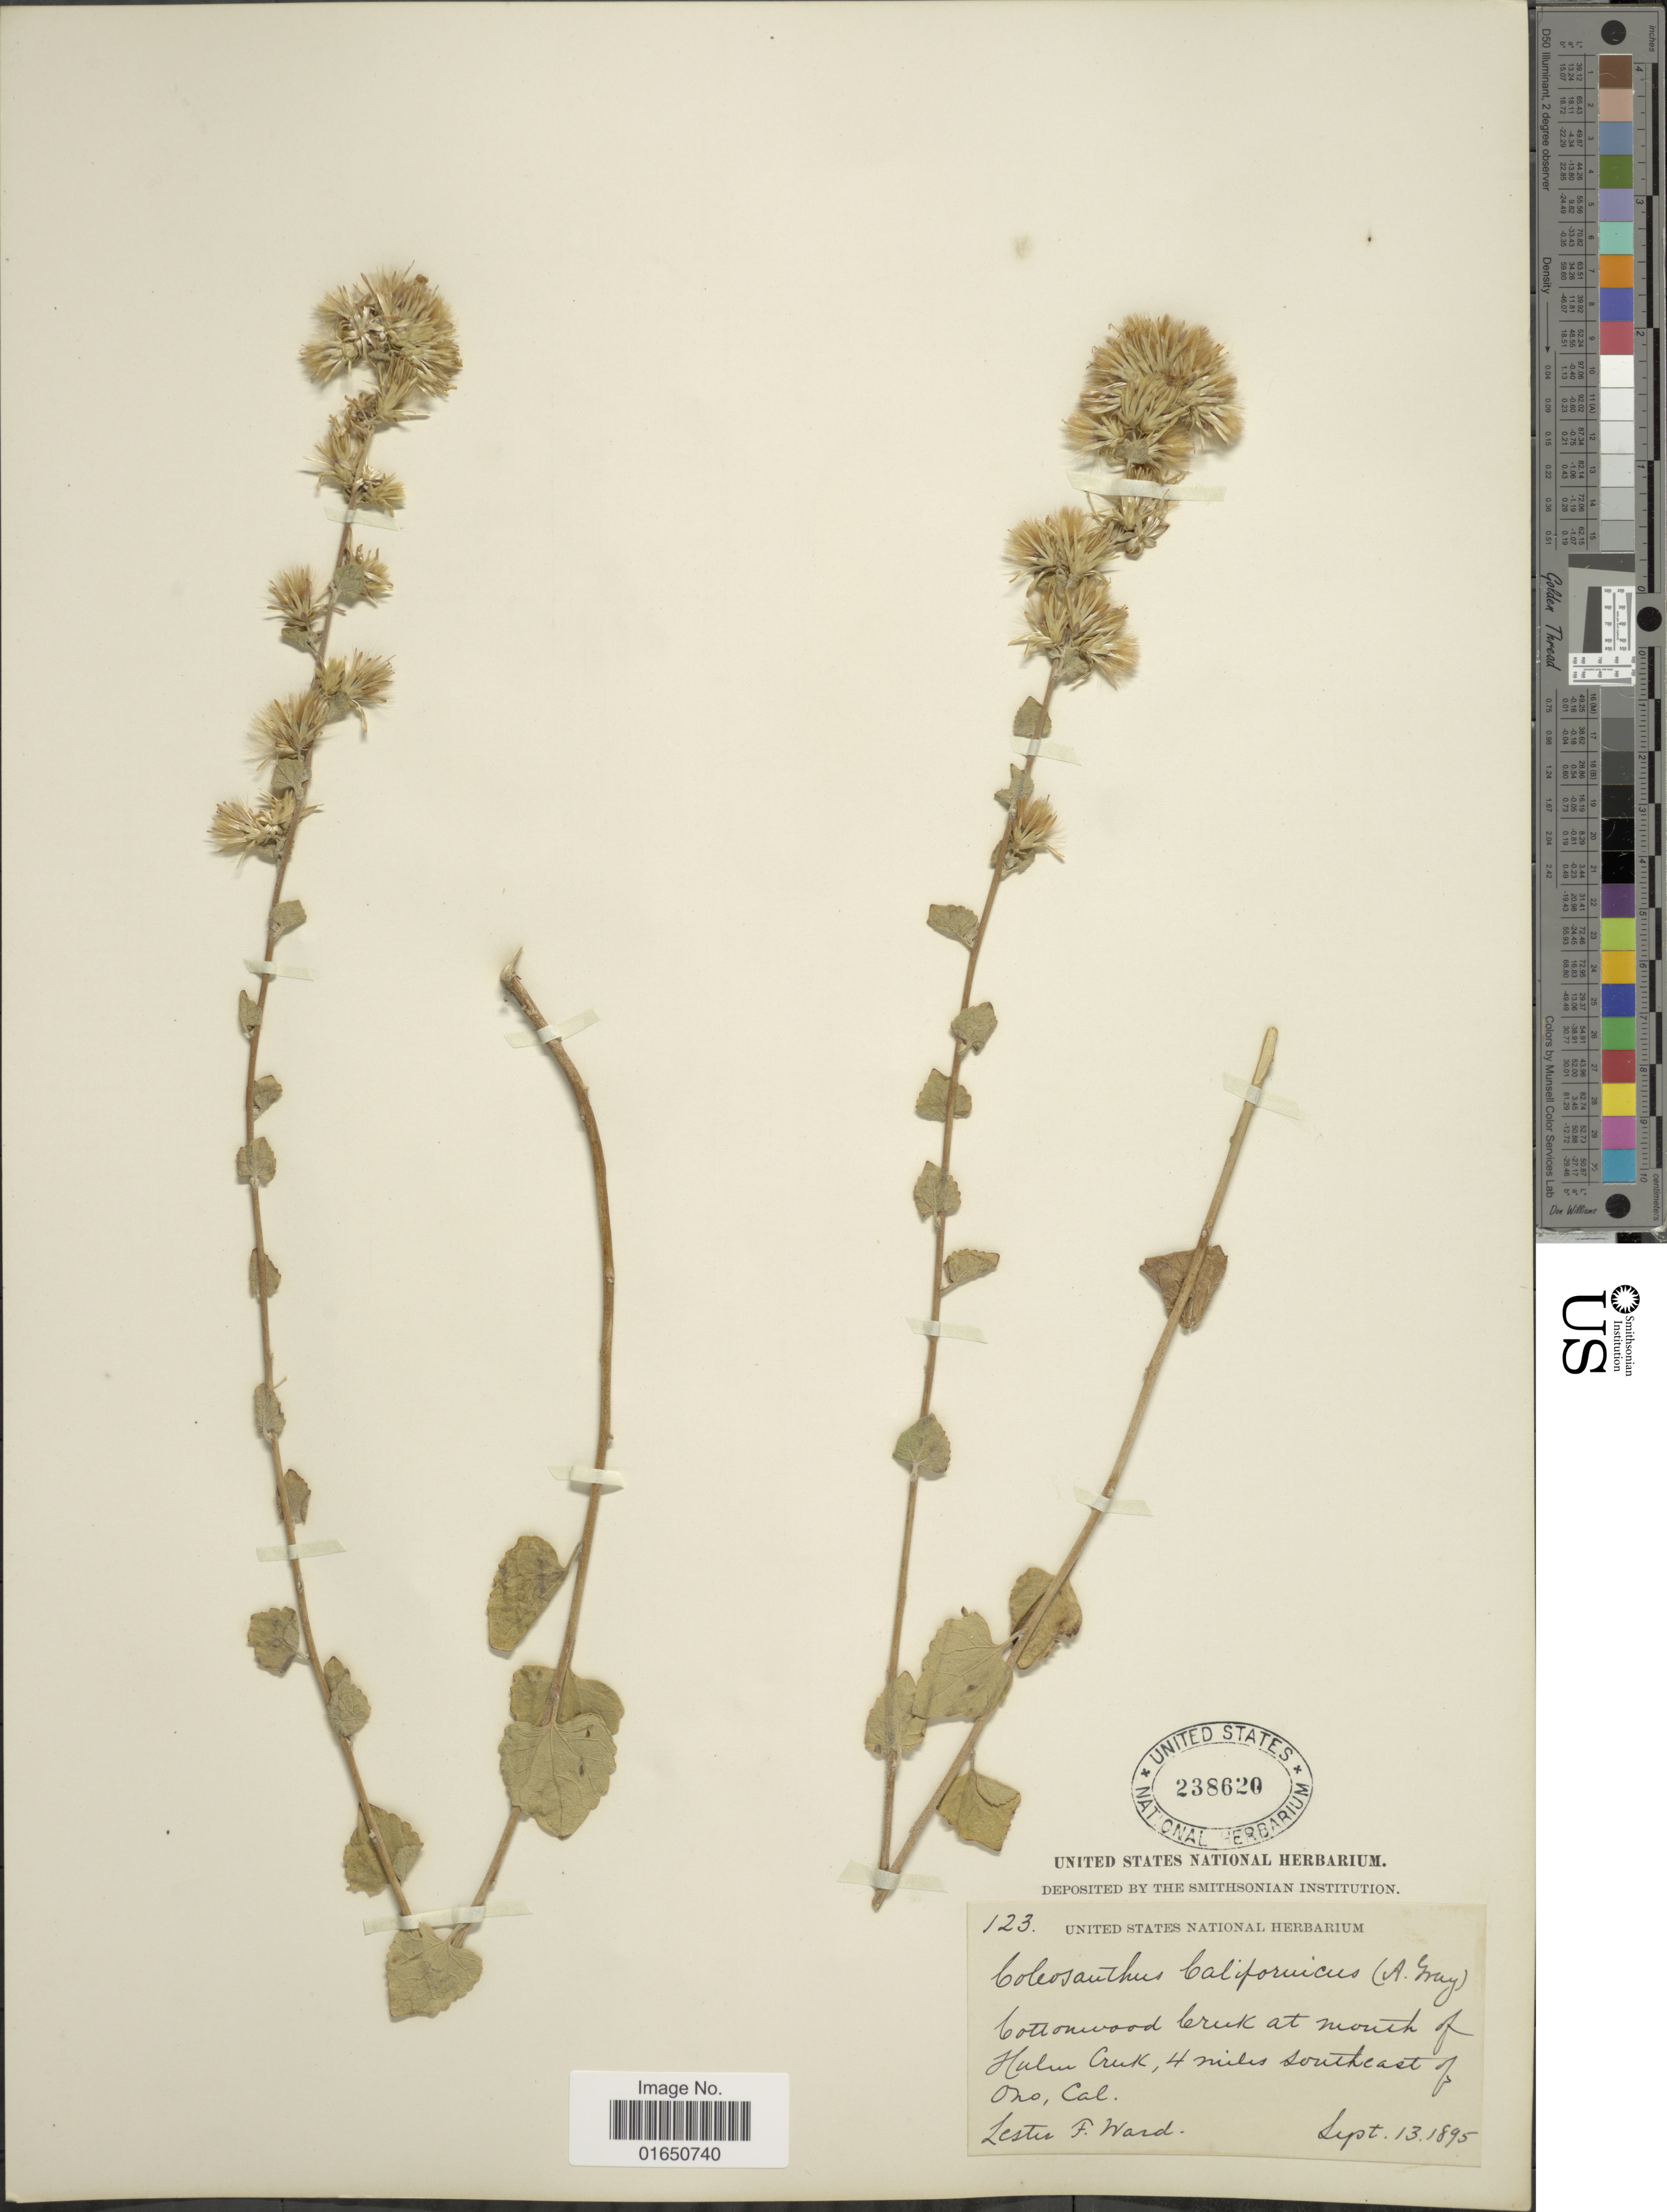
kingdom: Plantae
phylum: Tracheophyta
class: Magnoliopsida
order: Asterales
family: Asteraceae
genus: Brickellia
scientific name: Brickellia californica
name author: (Torr. & A. Gray) A. Gray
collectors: L. F. Ward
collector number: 123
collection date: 1895-09-13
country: United States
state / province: California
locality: Cottonwood Creek at mouth of Hulum Creek, 4 miles southeast of Ono, Cal.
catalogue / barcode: US 238620